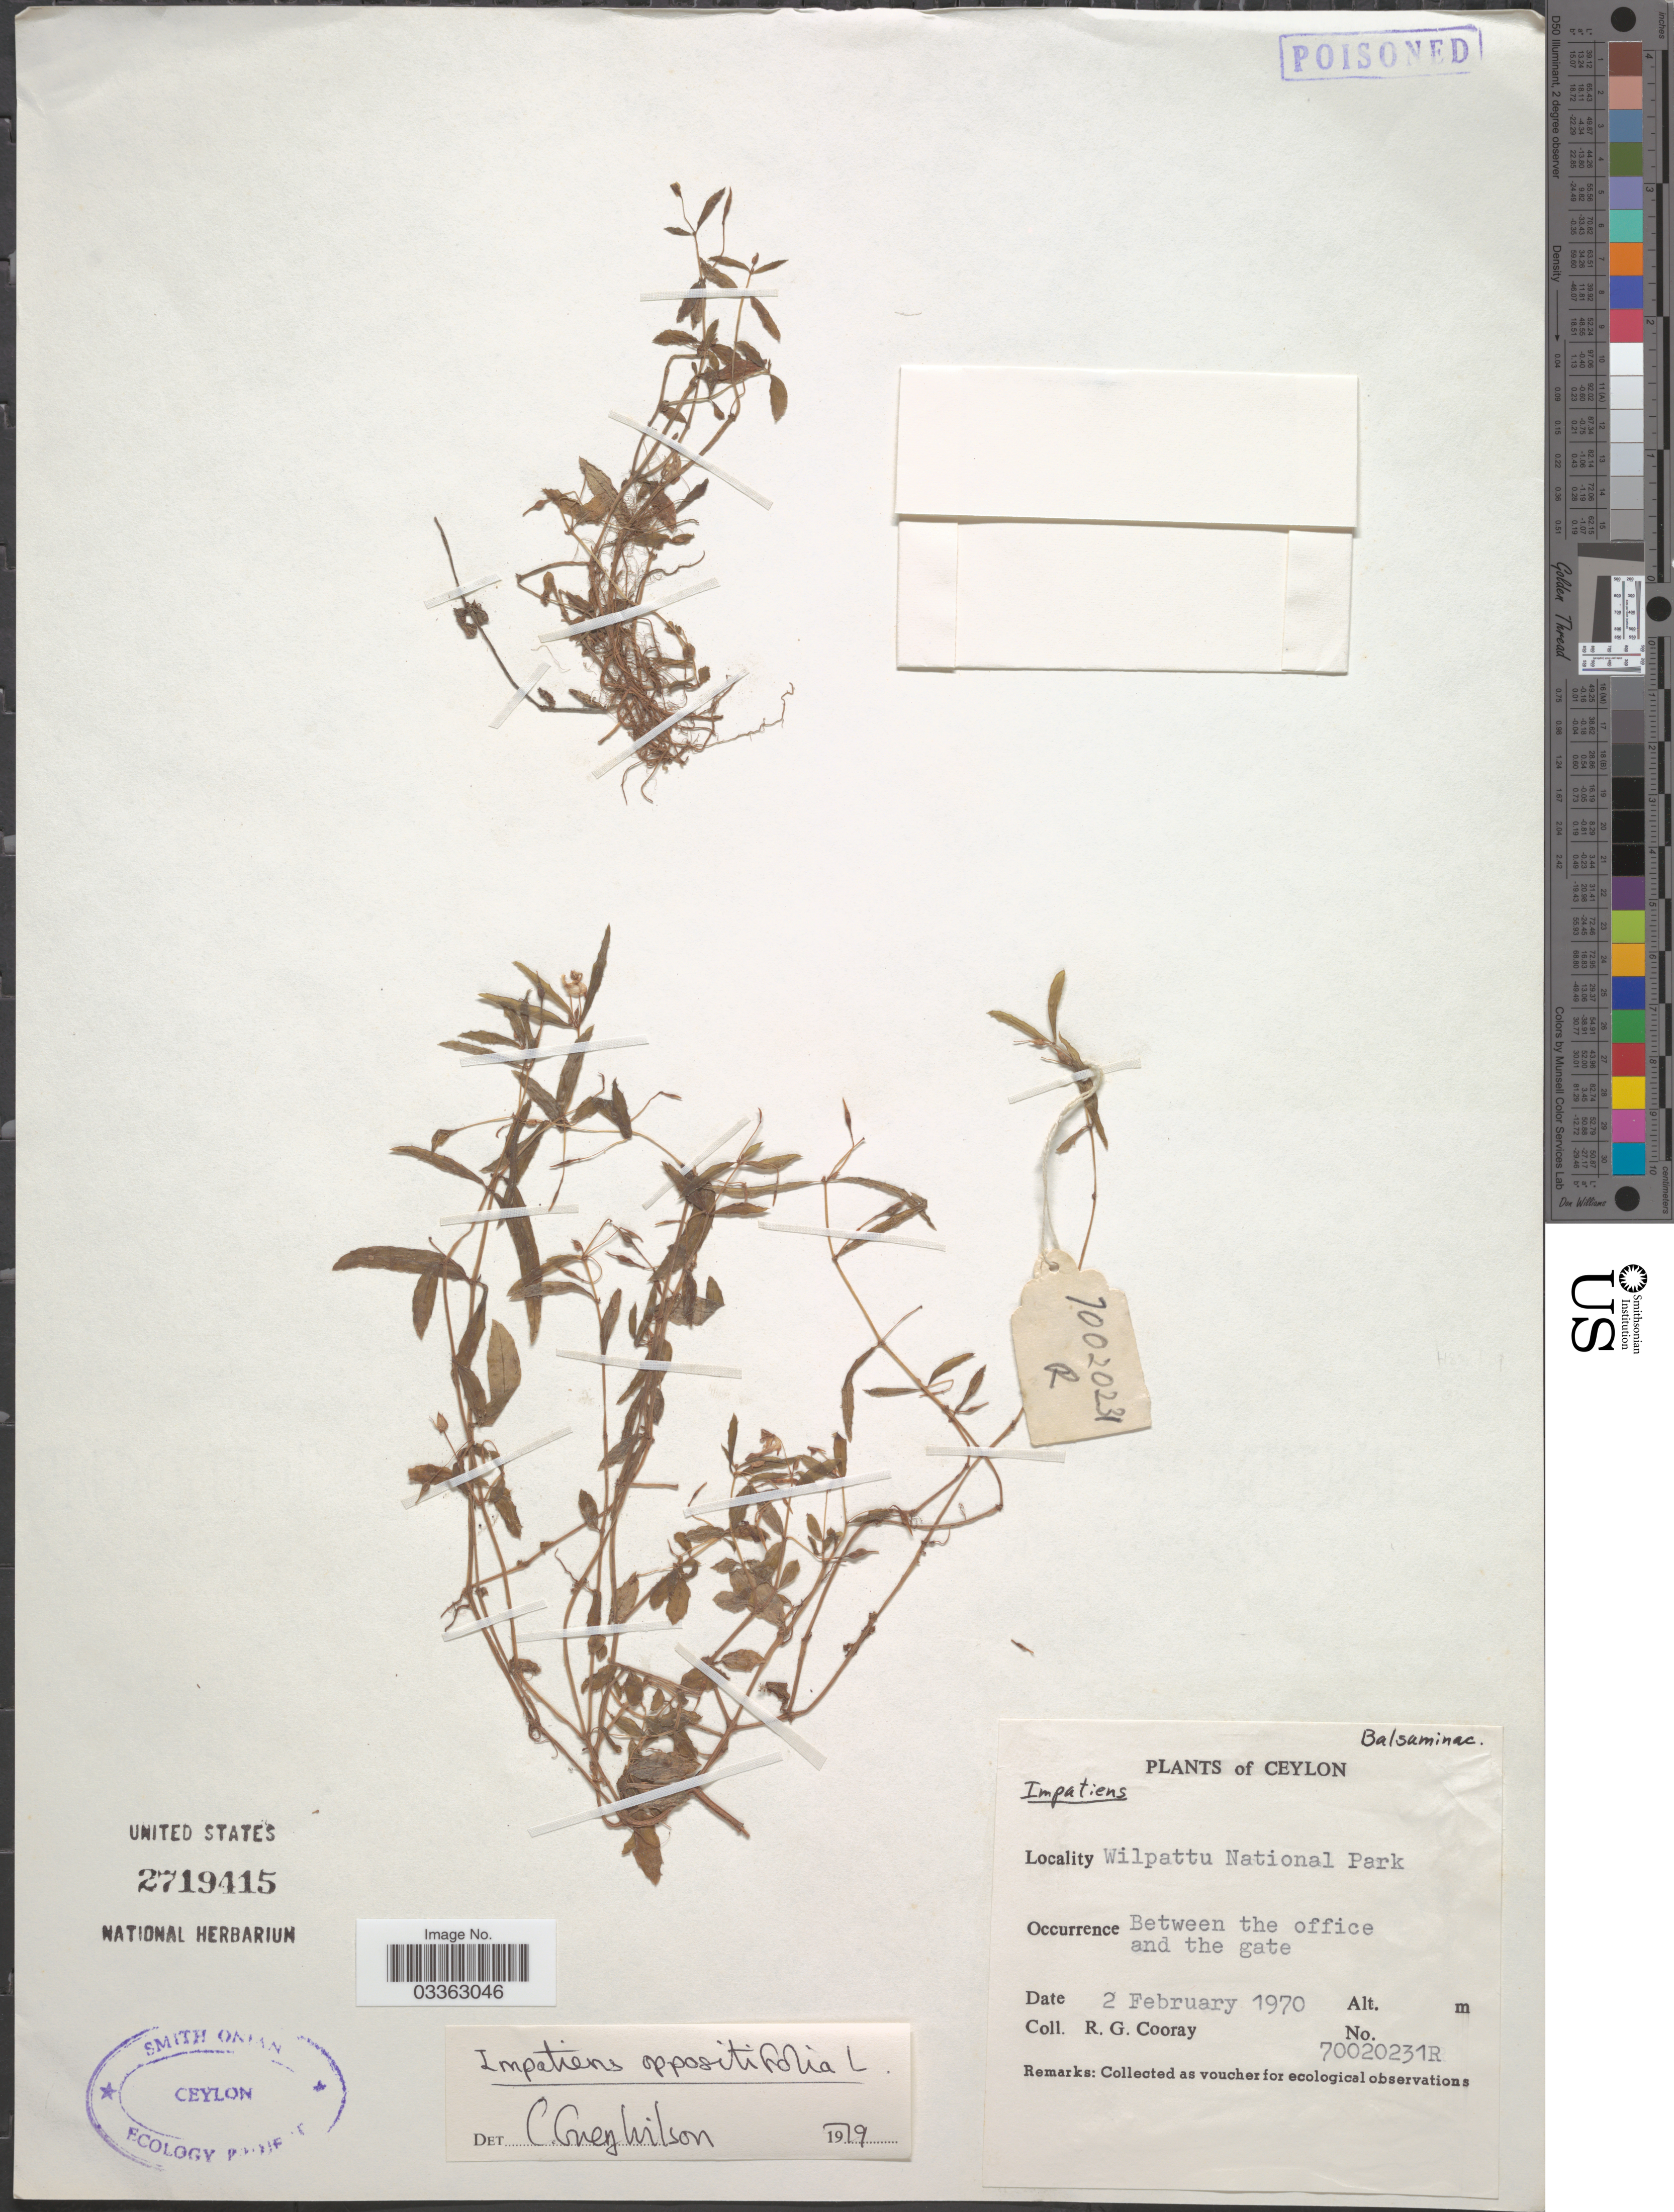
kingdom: Plantae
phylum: Tracheophyta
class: Magnoliopsida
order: Ericales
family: Balsaminaceae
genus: Impatiens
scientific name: Impatiens oppositifolia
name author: L.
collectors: R. Cooray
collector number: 70020231R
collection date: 1970-02-02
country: Sri Lanka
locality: Ceylon, Wilpattu National Park.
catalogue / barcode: US 2719415